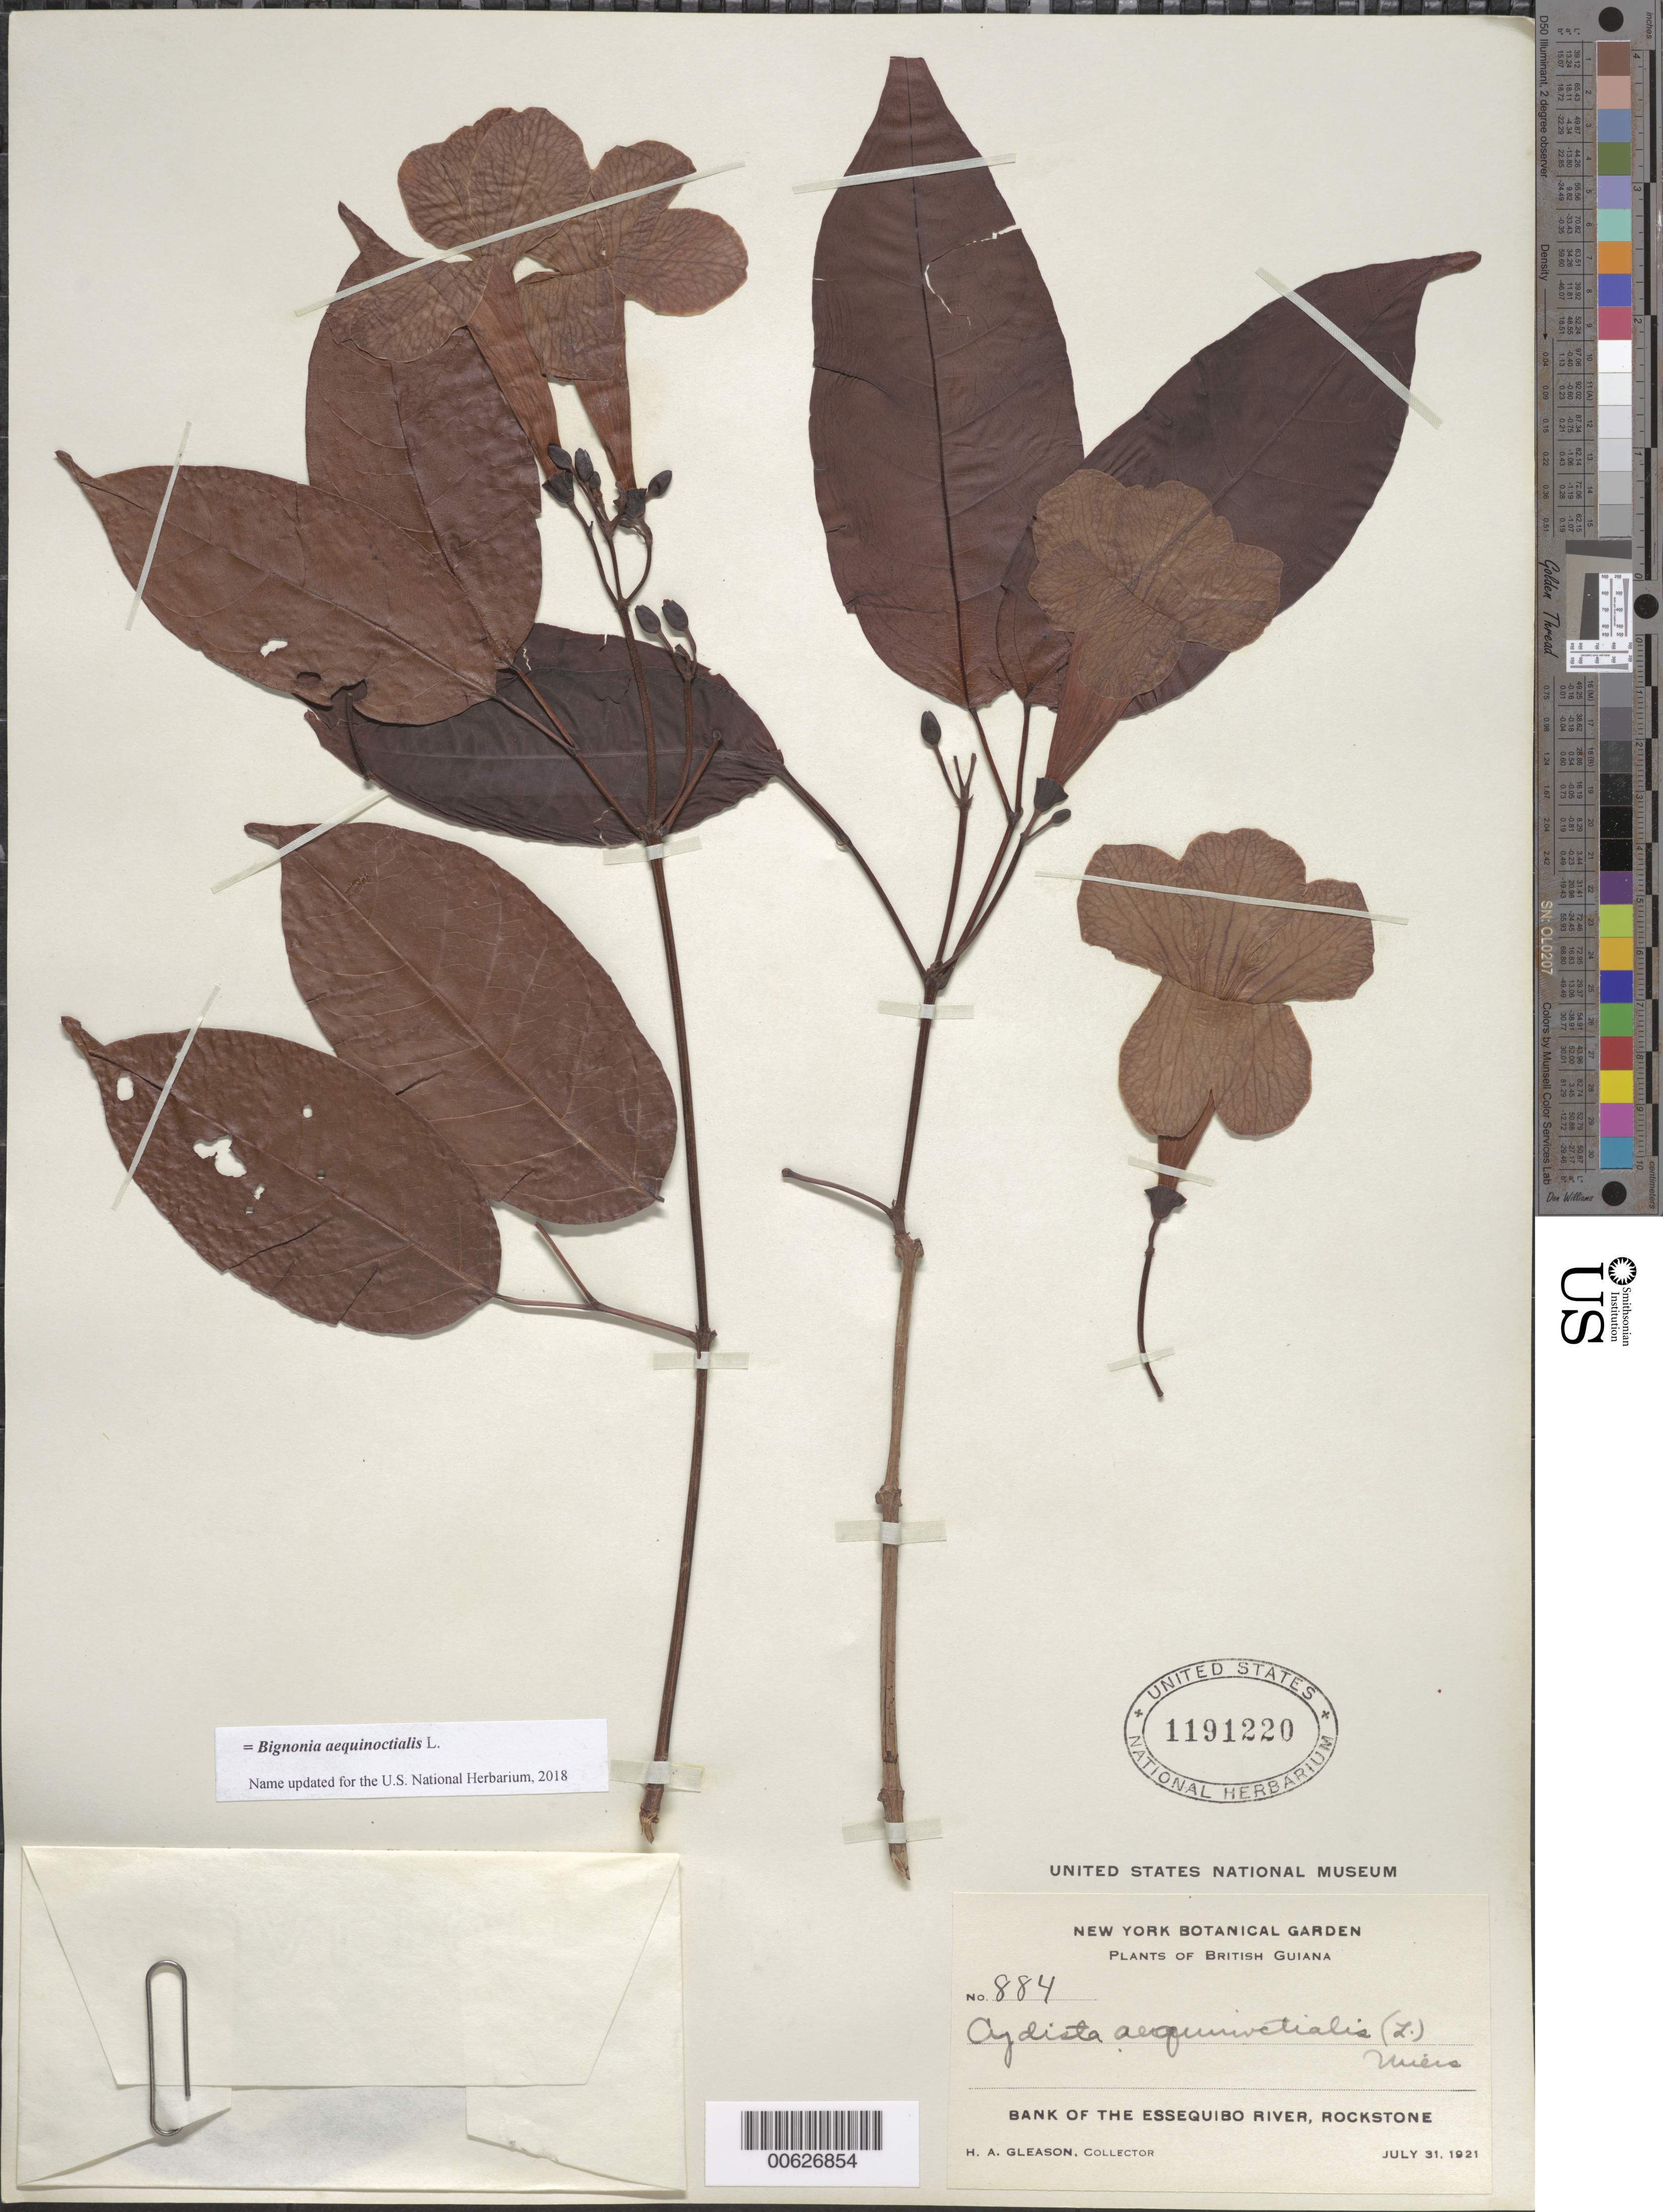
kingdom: Plantae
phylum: Tracheophyta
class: Magnoliopsida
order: Lamiales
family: Bignoniaceae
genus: Bignonia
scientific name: Bignonia aequinoctialis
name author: L.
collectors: H. A. Gleason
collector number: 884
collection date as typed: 31-Jul-21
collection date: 1921-07-31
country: Guyana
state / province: U. Demerara-Berbice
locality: Rockstone, on the Essequibo River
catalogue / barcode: US 1191220